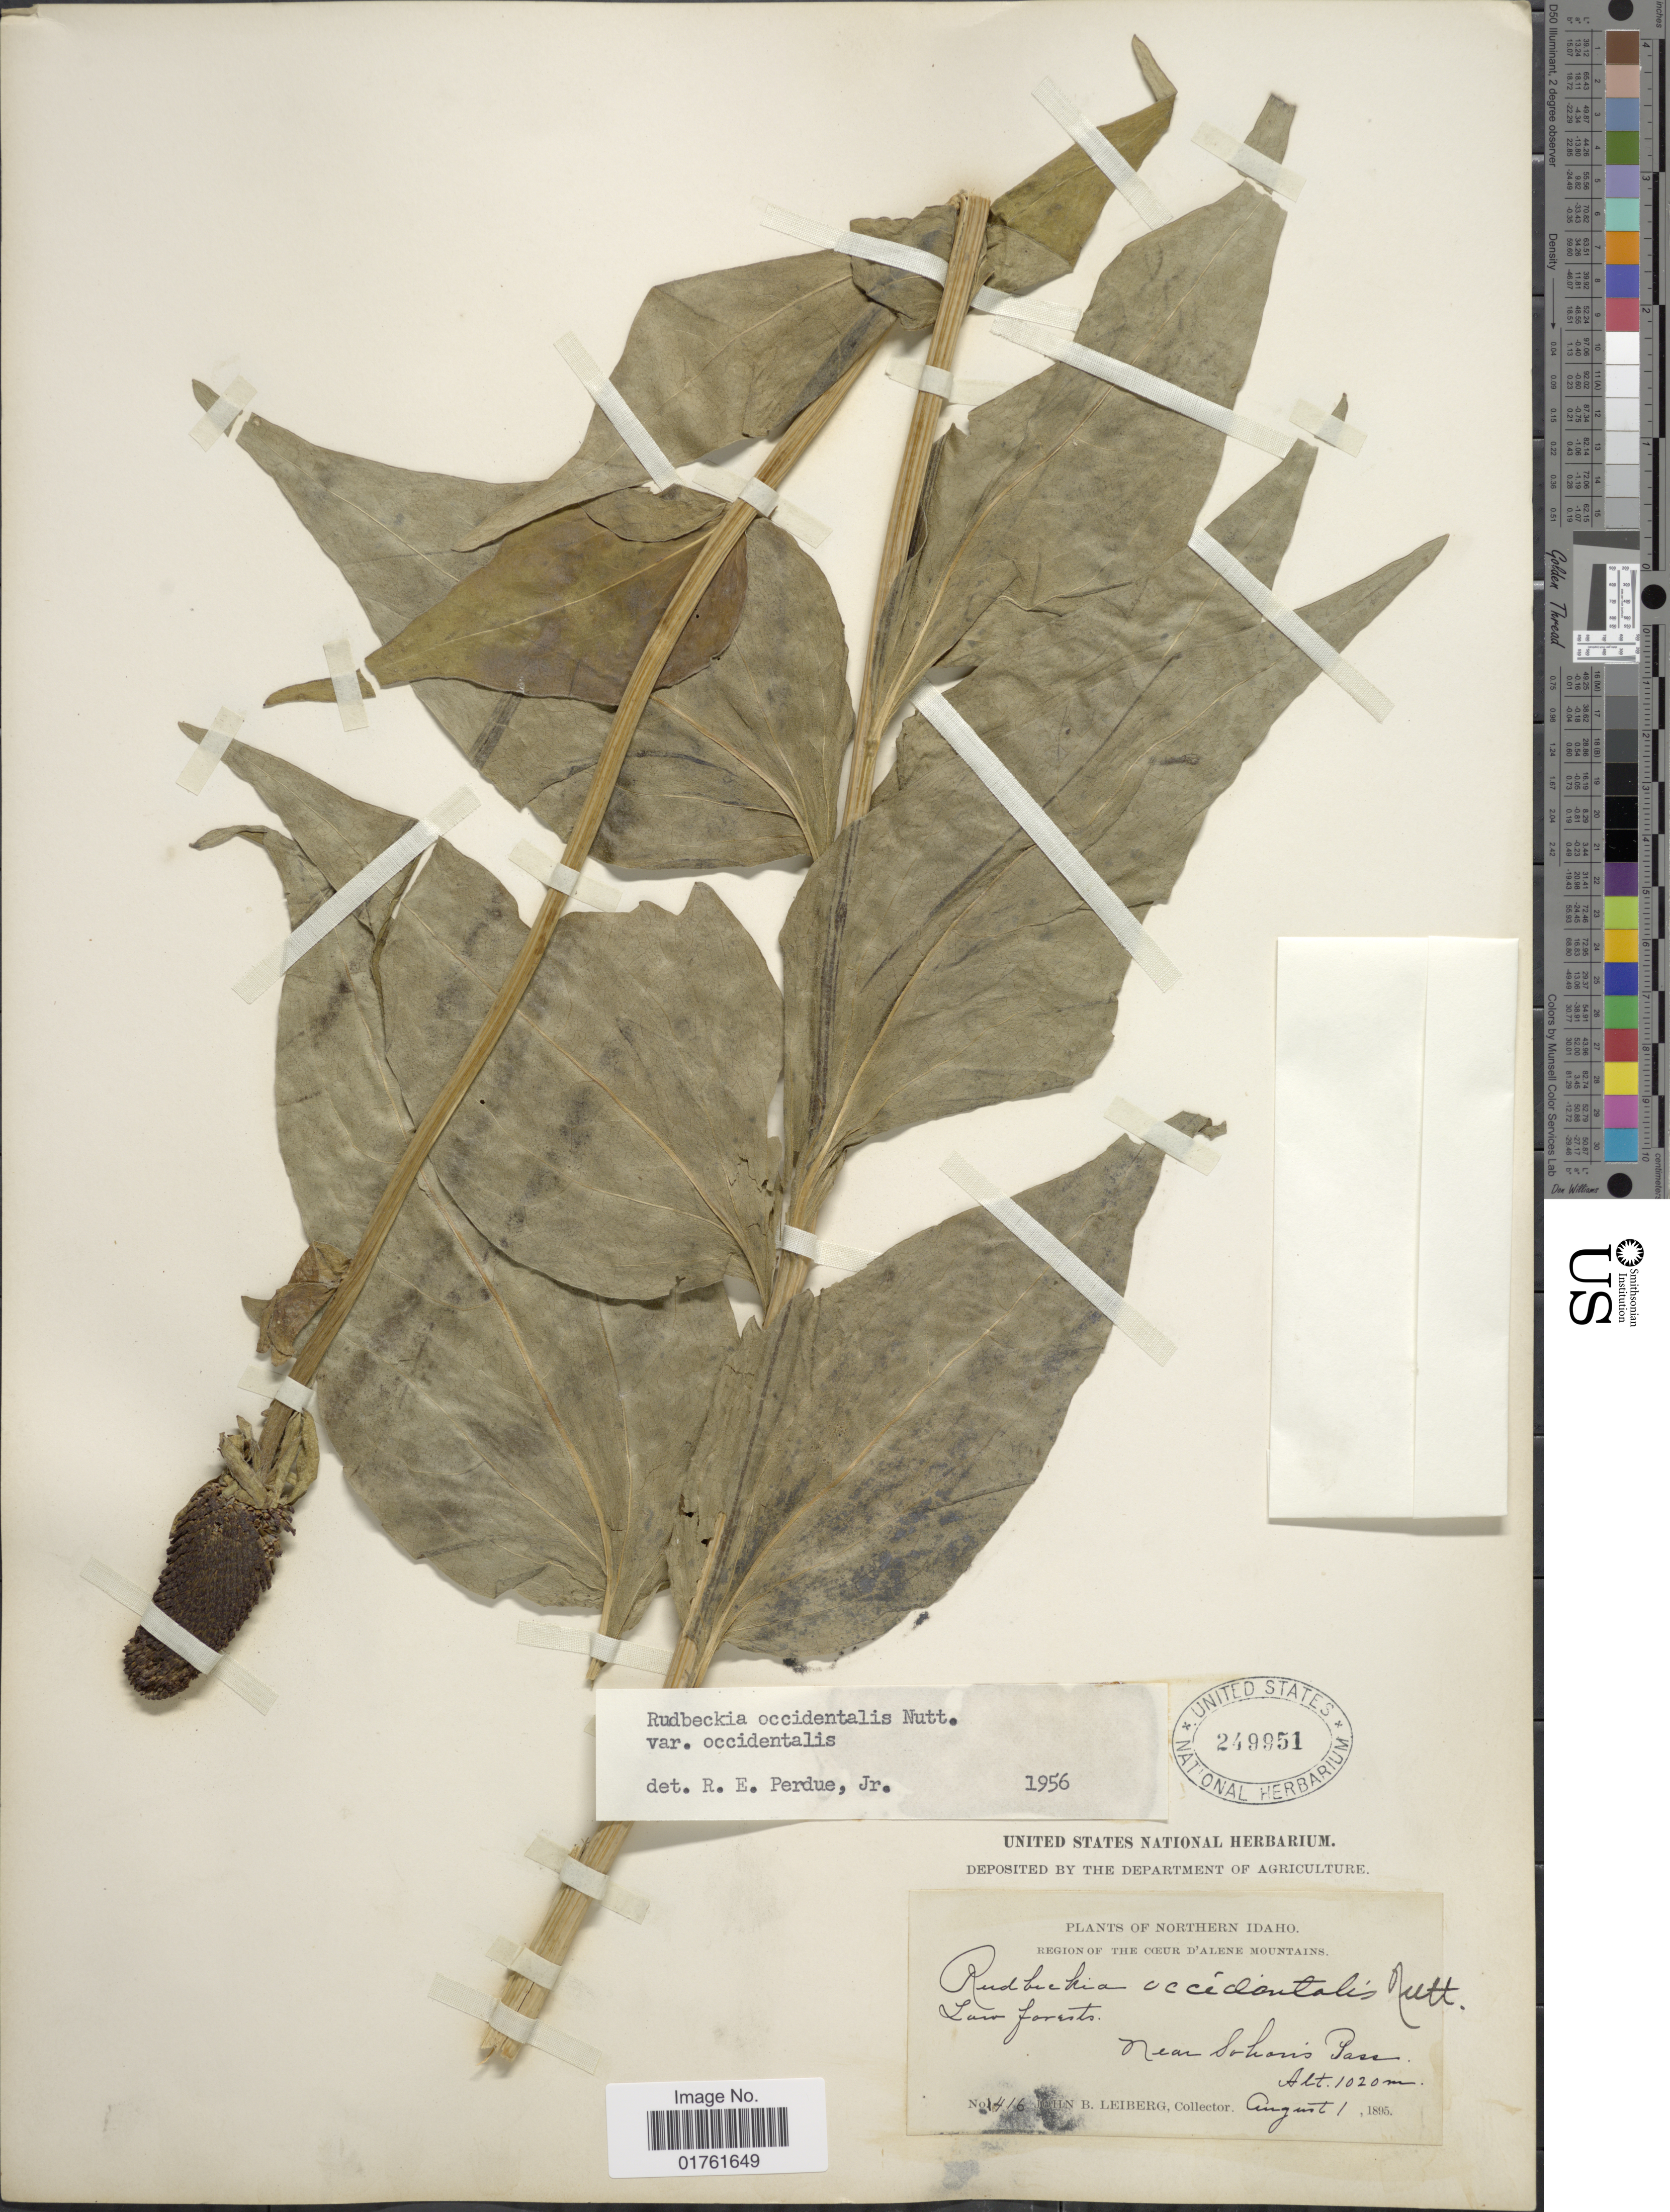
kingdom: Plantae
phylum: Tracheophyta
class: Magnoliopsida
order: Asterales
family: Asteraceae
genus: Rudbeckia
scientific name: Rudbeckia occidentalis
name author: Nutt.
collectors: J. B. Leiberg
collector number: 1416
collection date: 1895-08-01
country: United States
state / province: Idaho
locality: Northern Idaho. Region of the Couer D'Alene Mountains. Near St Louis Pass.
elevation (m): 1020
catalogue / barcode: US 249951